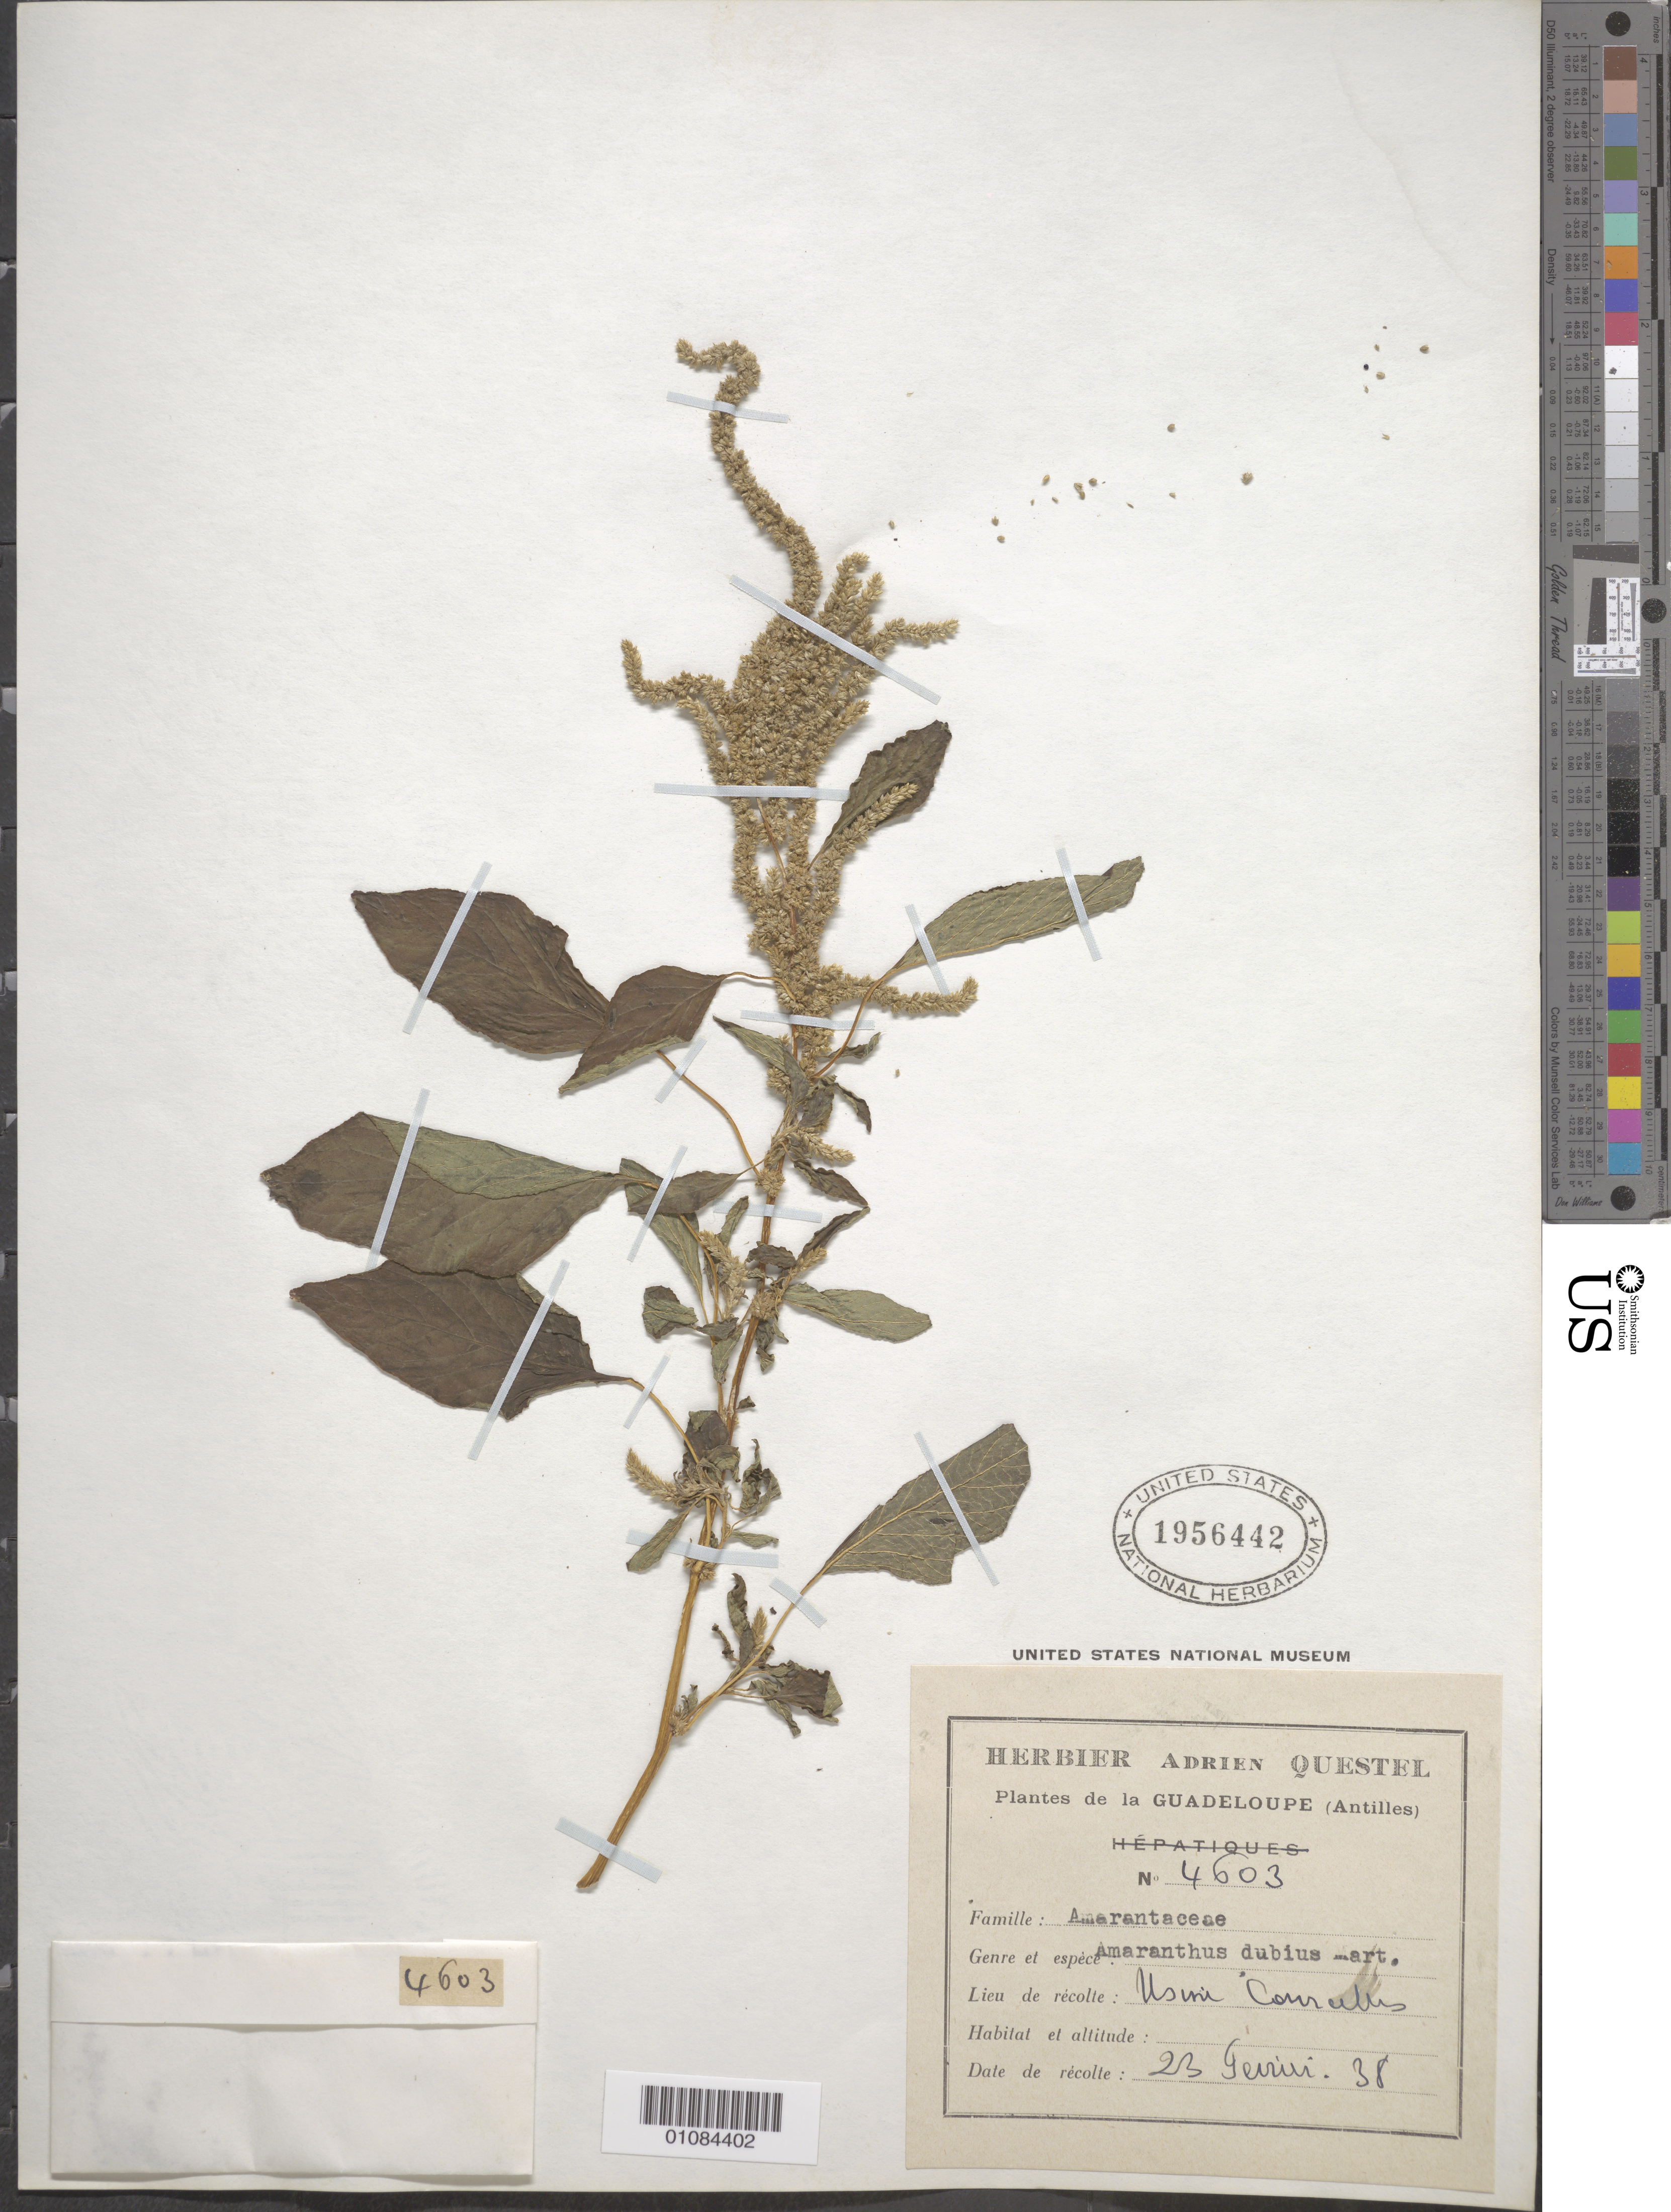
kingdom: Plantae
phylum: Tracheophyta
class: Magnoliopsida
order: Caryophyllales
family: Amaranthaceae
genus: Amaranthus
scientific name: Amaranthus dubius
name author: Mart. ex Thell.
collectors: A. Questel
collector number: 4603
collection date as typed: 23 Feb 1938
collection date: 1938-02-23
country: Guadeloupe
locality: Usine Coureillis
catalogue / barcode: US 1956442